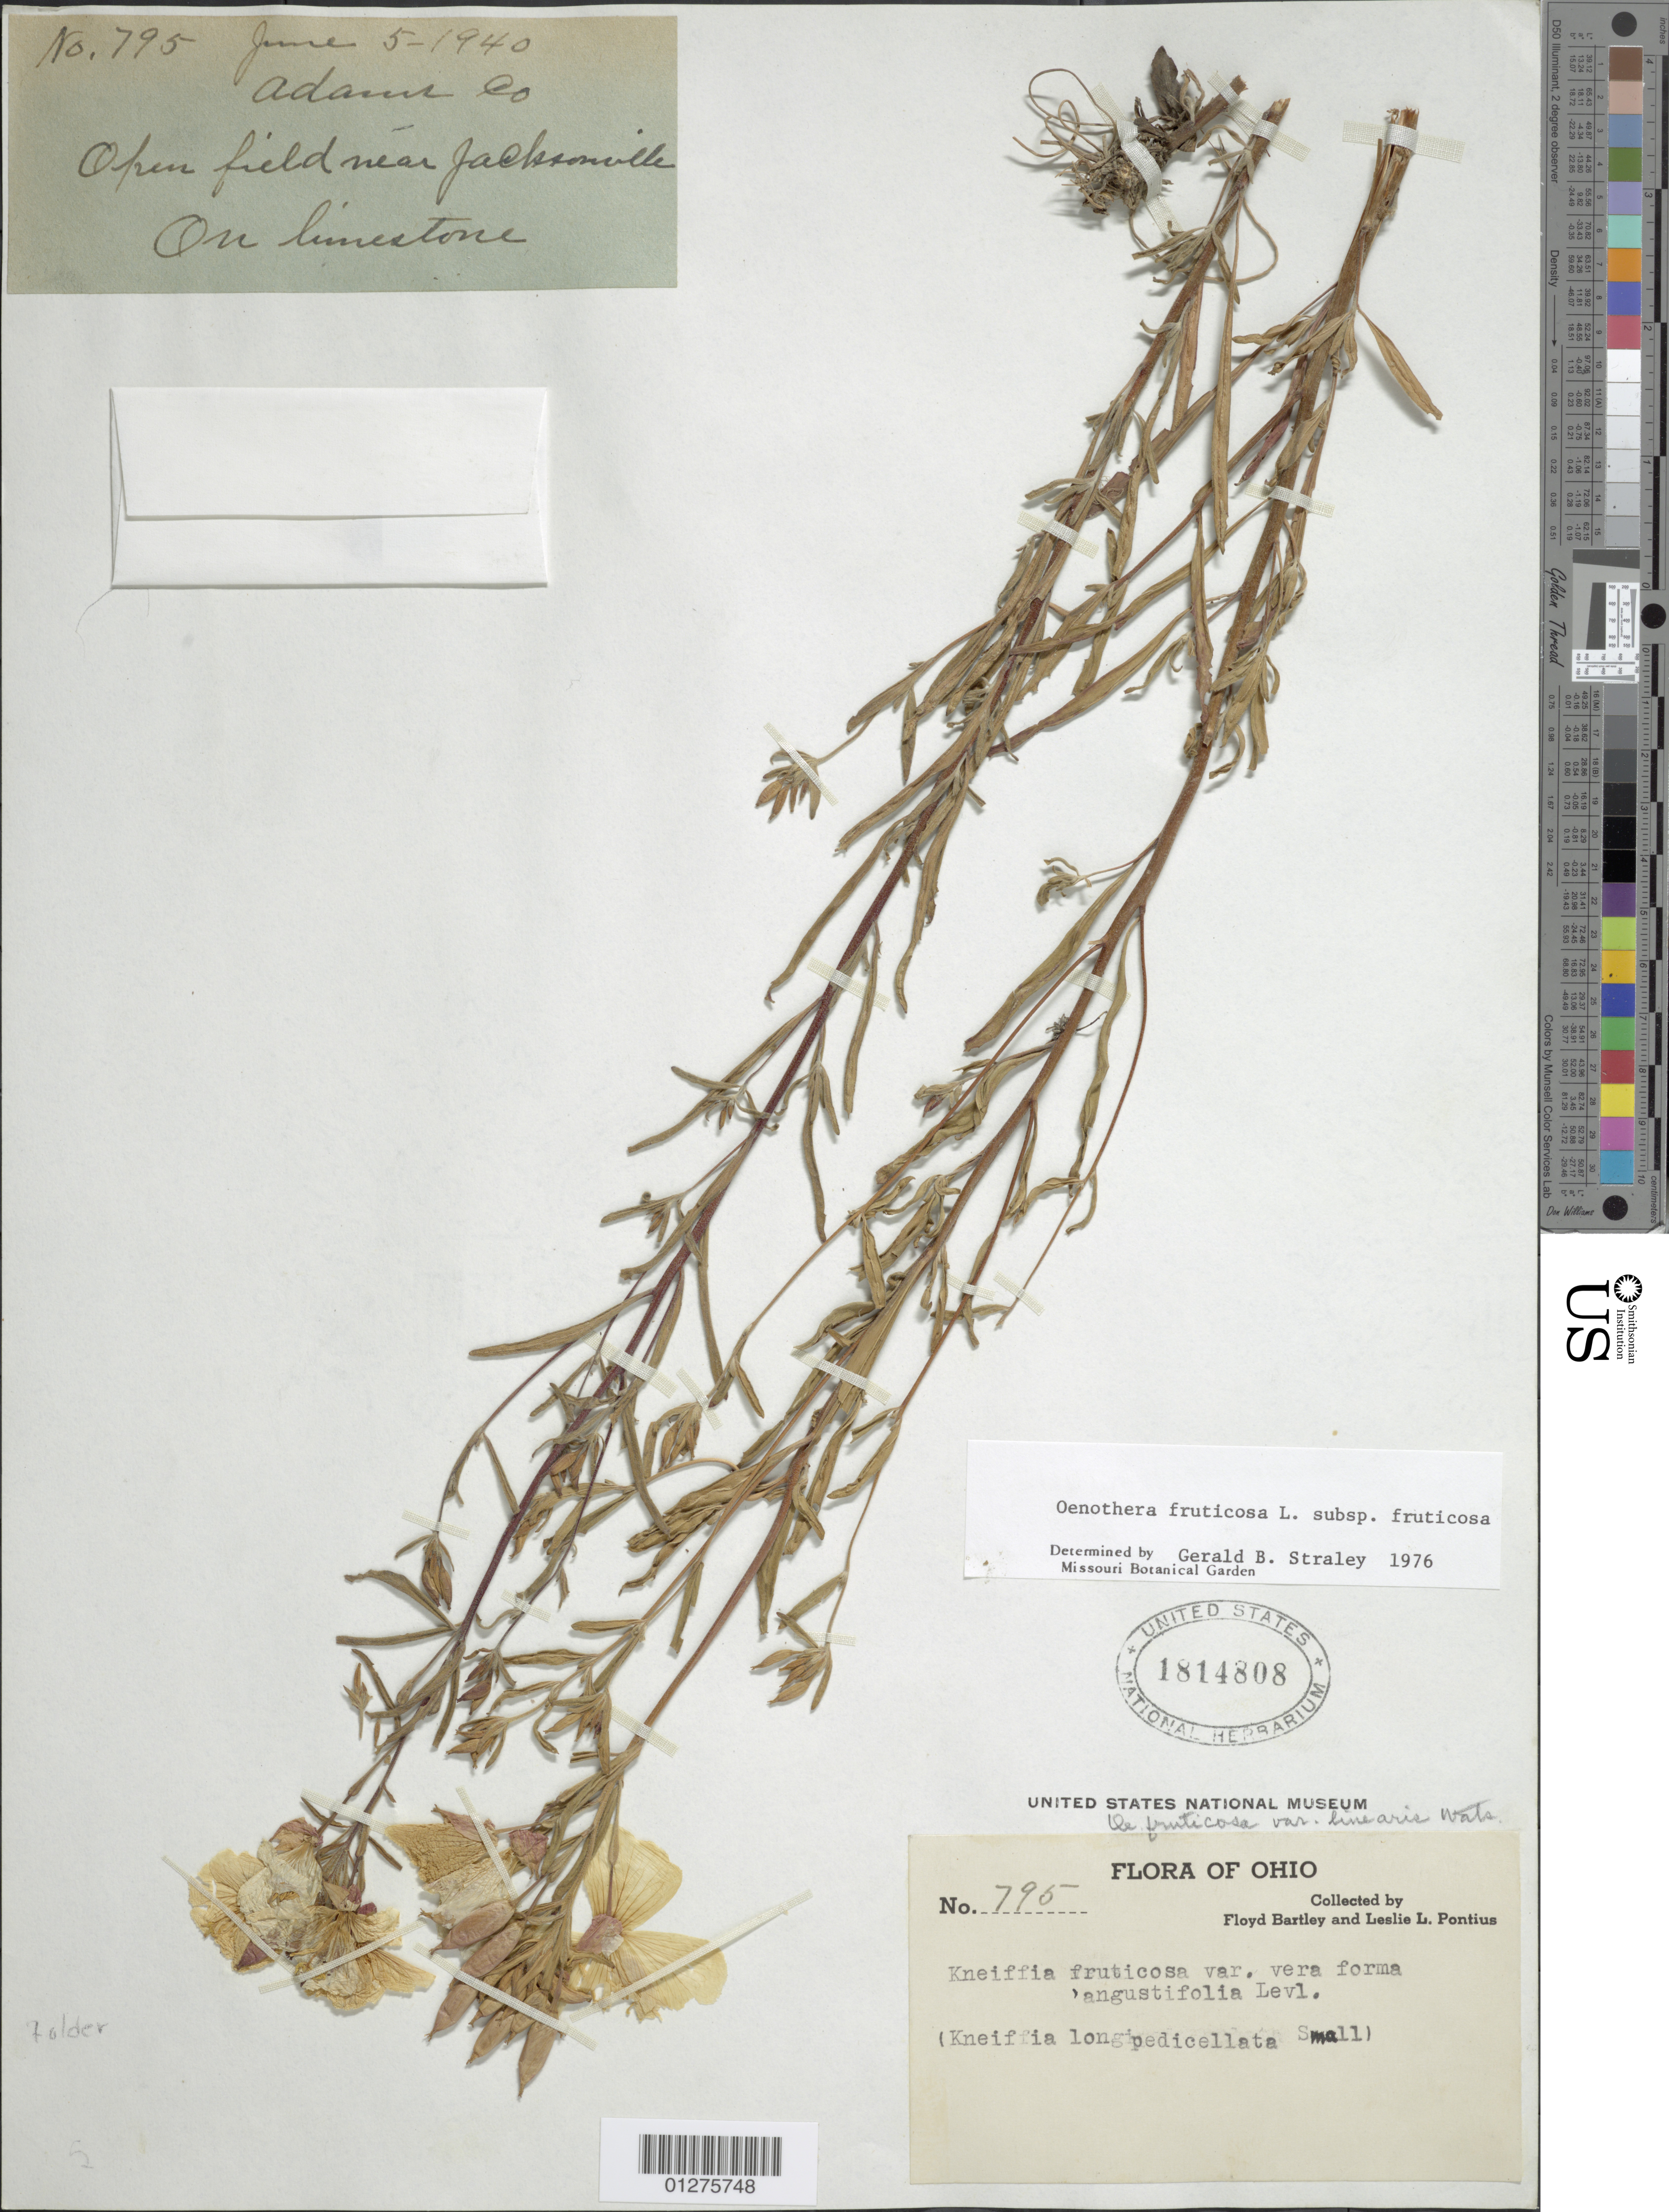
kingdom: Plantae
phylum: Tracheophyta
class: Magnoliopsida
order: Myrtales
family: Onagraceae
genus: Oenothera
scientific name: Oenothera fruticosa subsp. fruticosa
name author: L.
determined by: Straley, G. B.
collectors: F. Bartley & L. Pontius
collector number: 795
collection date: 1940-06-05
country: United States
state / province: Ohio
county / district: Adams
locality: Near Jacksonville.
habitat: Open field, on limestone.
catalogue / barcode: US 1814808